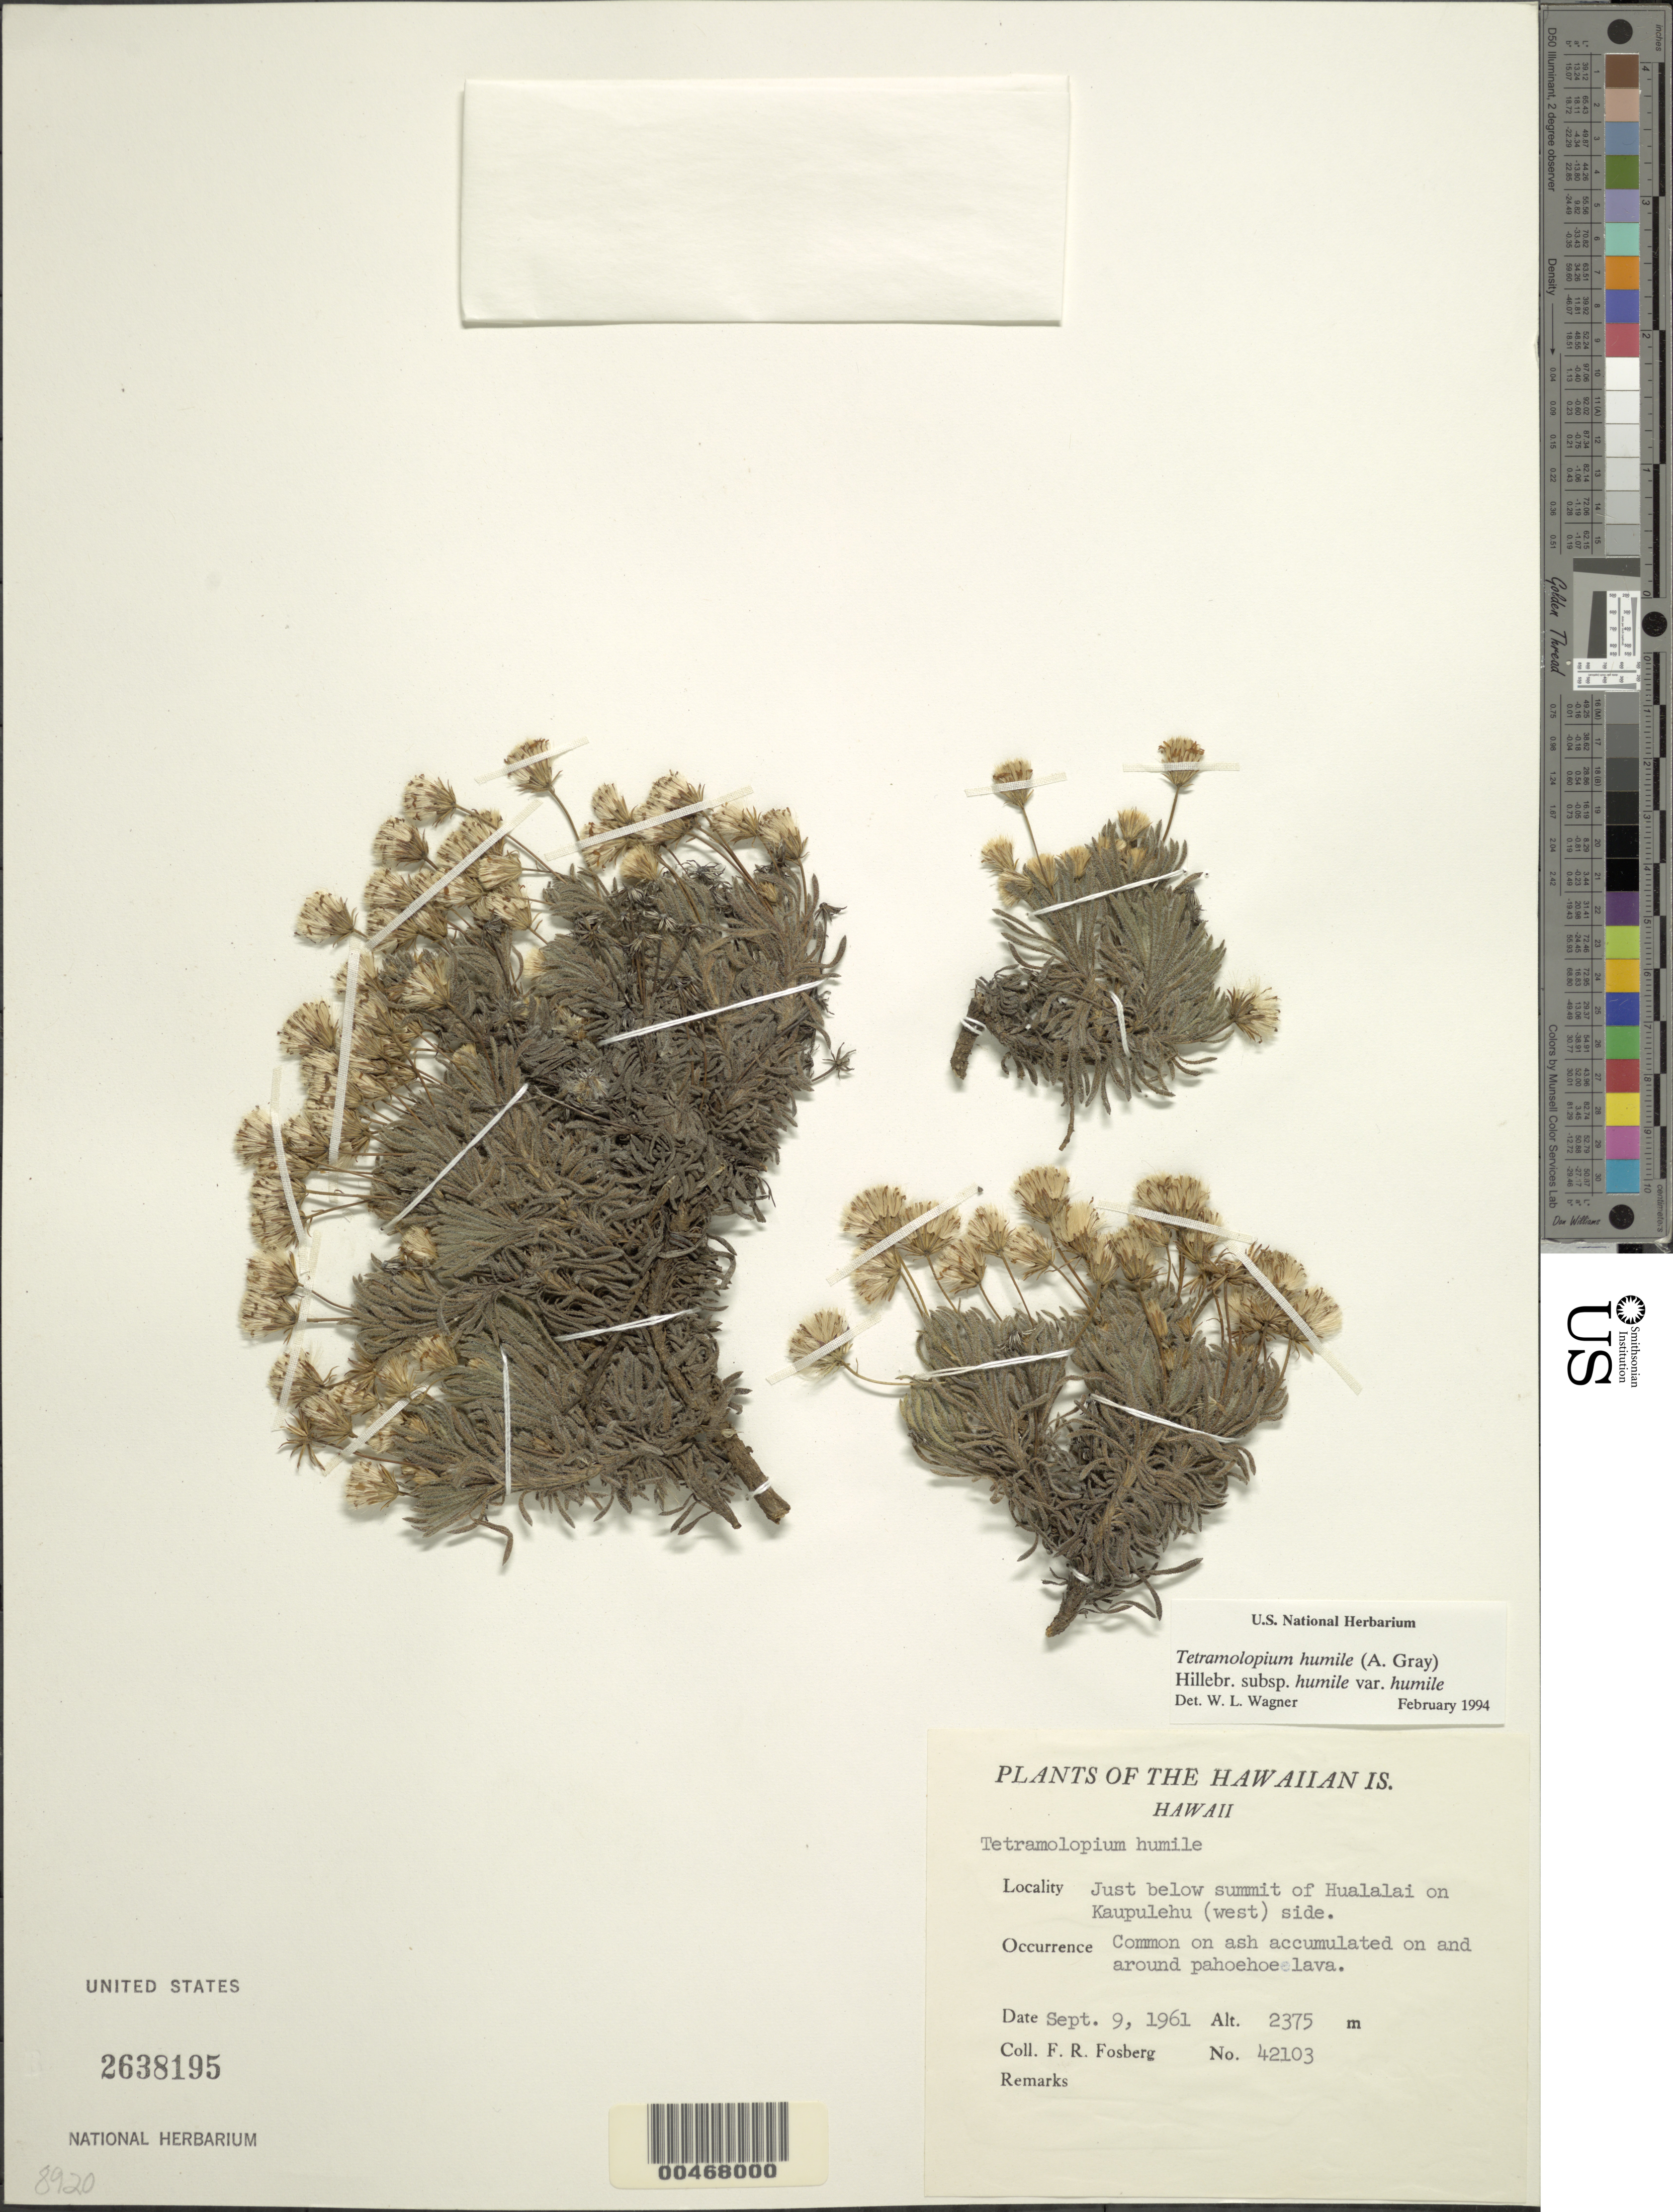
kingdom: Plantae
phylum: Tracheophyta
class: Magnoliopsida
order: Asterales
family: Asteraceae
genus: Tetramolopium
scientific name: Tetramolopium humile subsp. humile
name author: (A. Gray) Hillebr.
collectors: F. R. Fosberg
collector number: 42103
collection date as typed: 9 Sep 1961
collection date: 1961-09-09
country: United States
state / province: Hawaii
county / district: Hawaii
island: Hawaii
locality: Just below summit of Hualalai on Kaupulehu (W) side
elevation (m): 2375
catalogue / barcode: US 2638195